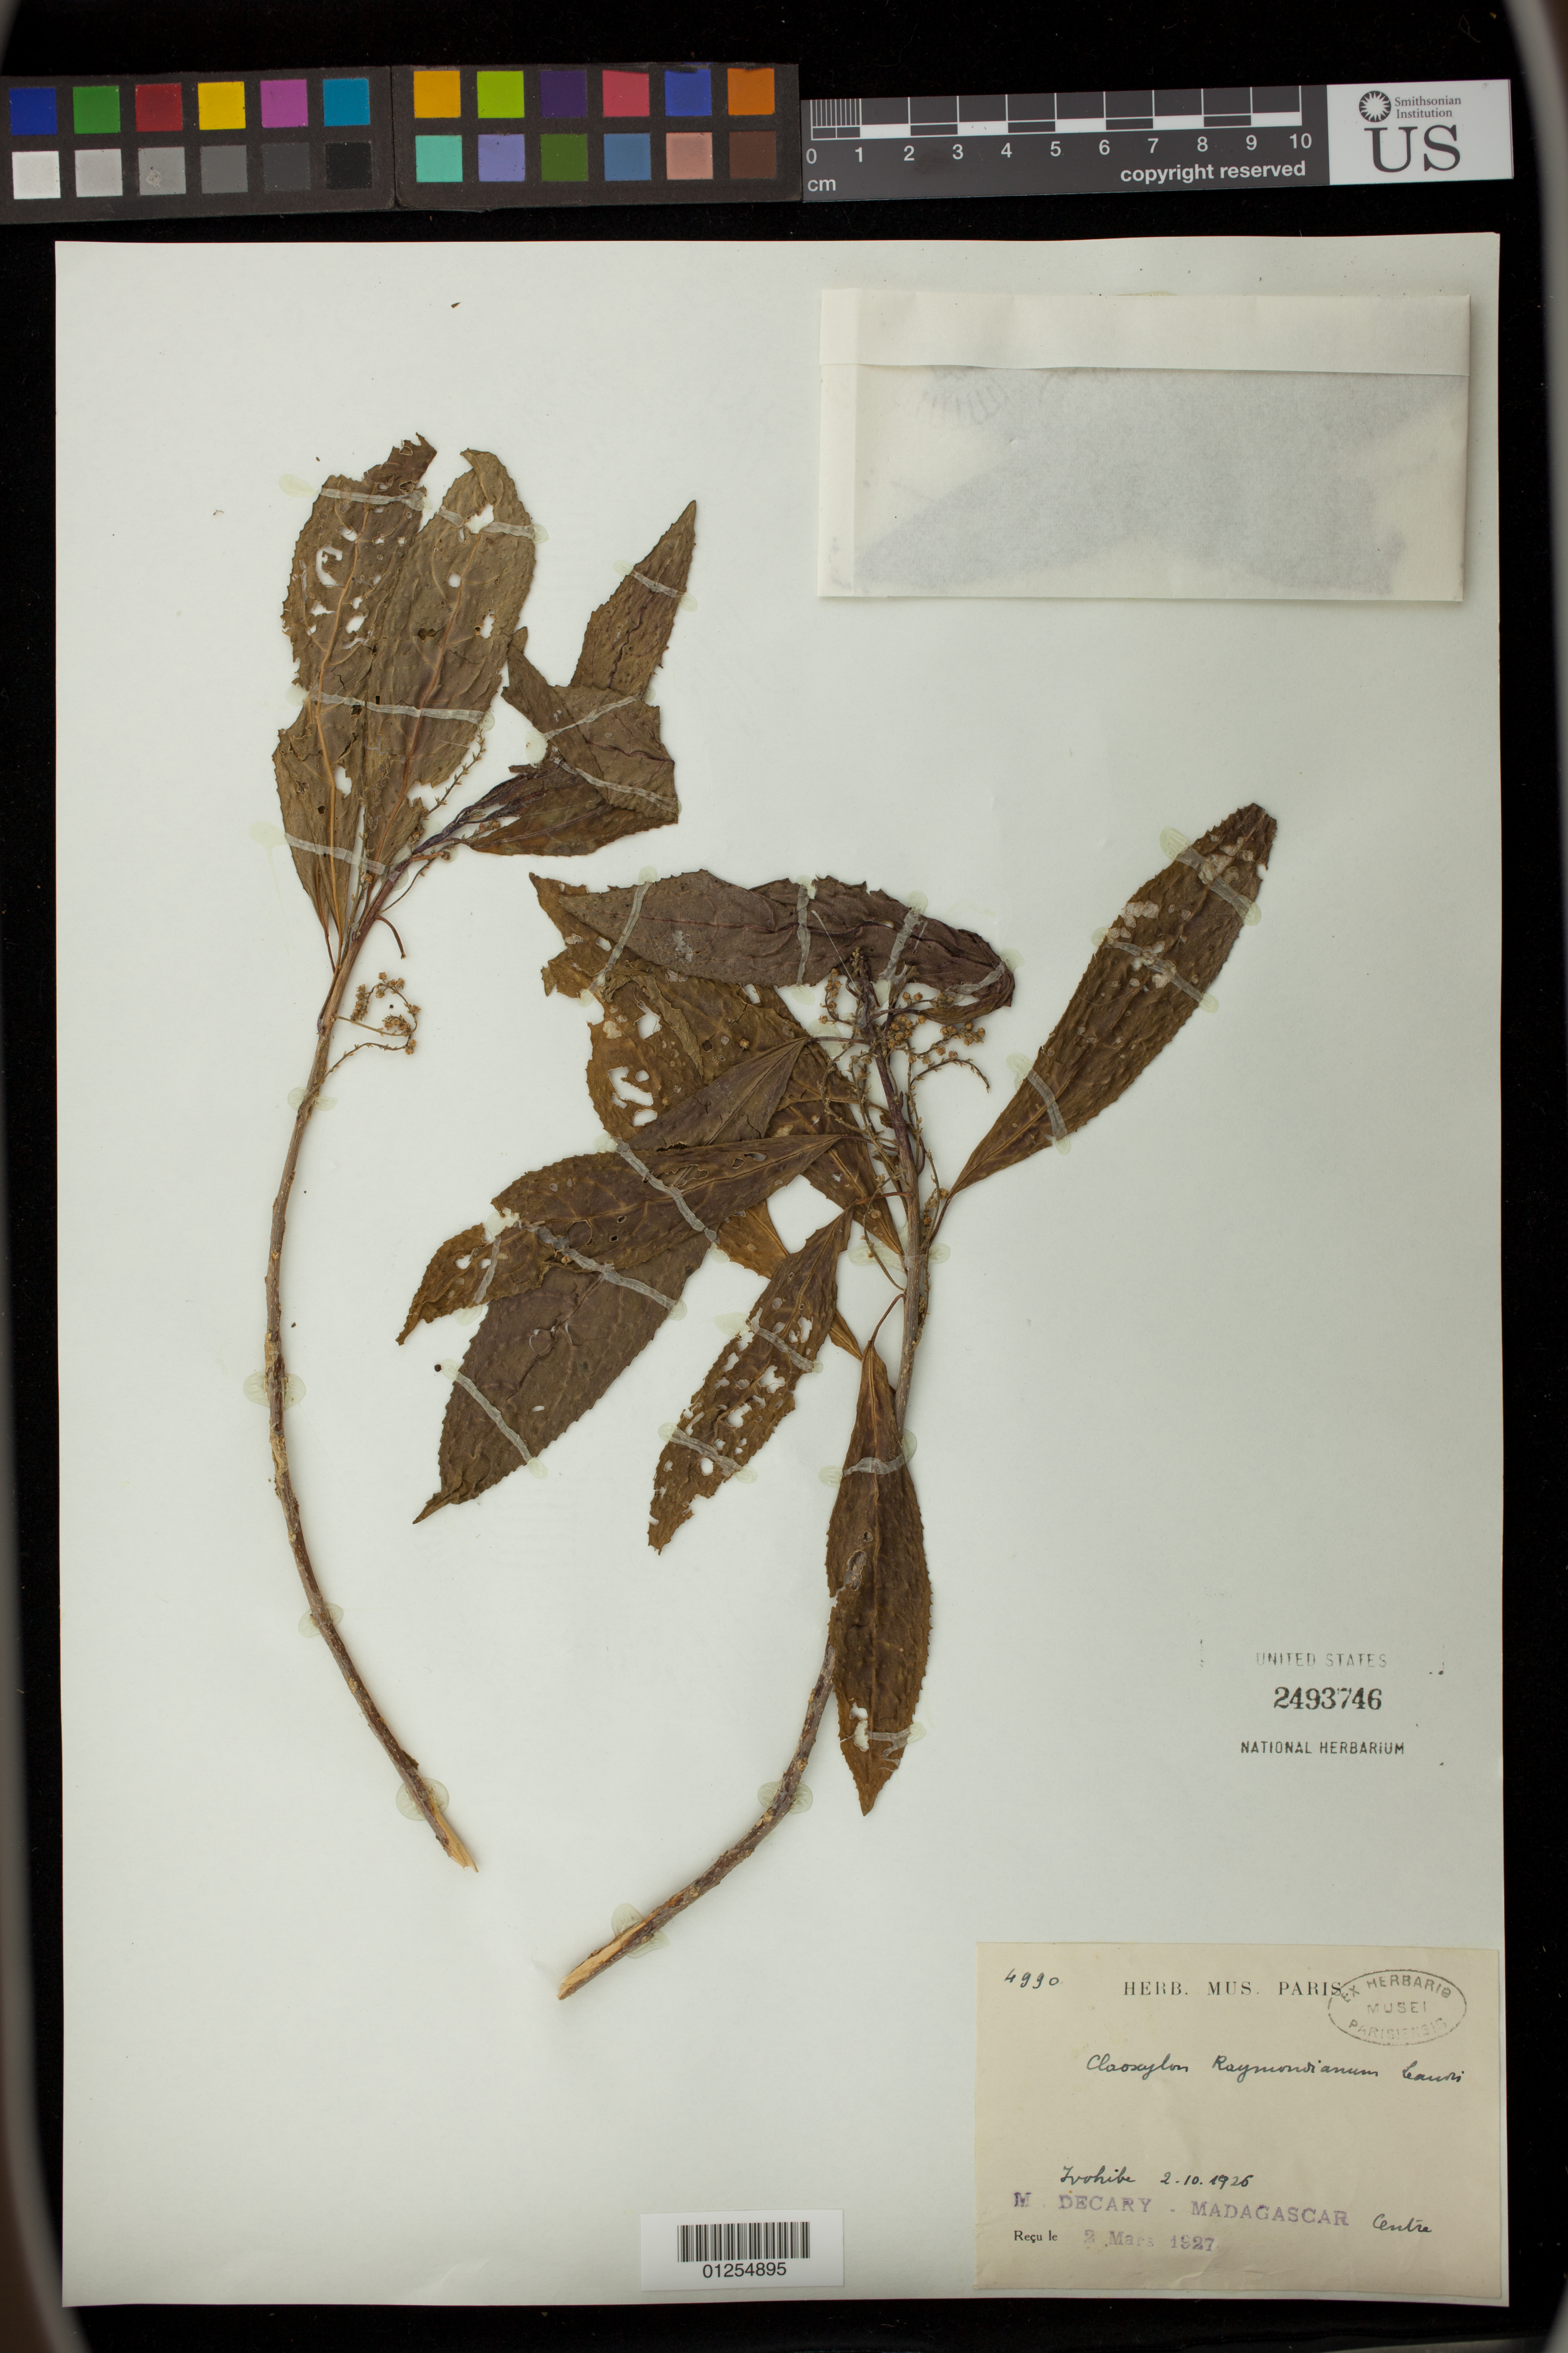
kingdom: Plantae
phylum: Tracheophyta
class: Magnoliopsida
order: Malpighiales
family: Euphorbiaceae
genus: Claoxylon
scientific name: Claoxylon raymondianum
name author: Leandri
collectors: M. Decary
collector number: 4990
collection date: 1925-10-02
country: Madagascar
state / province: Ihorombe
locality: Ivohibe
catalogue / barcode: US 2493746